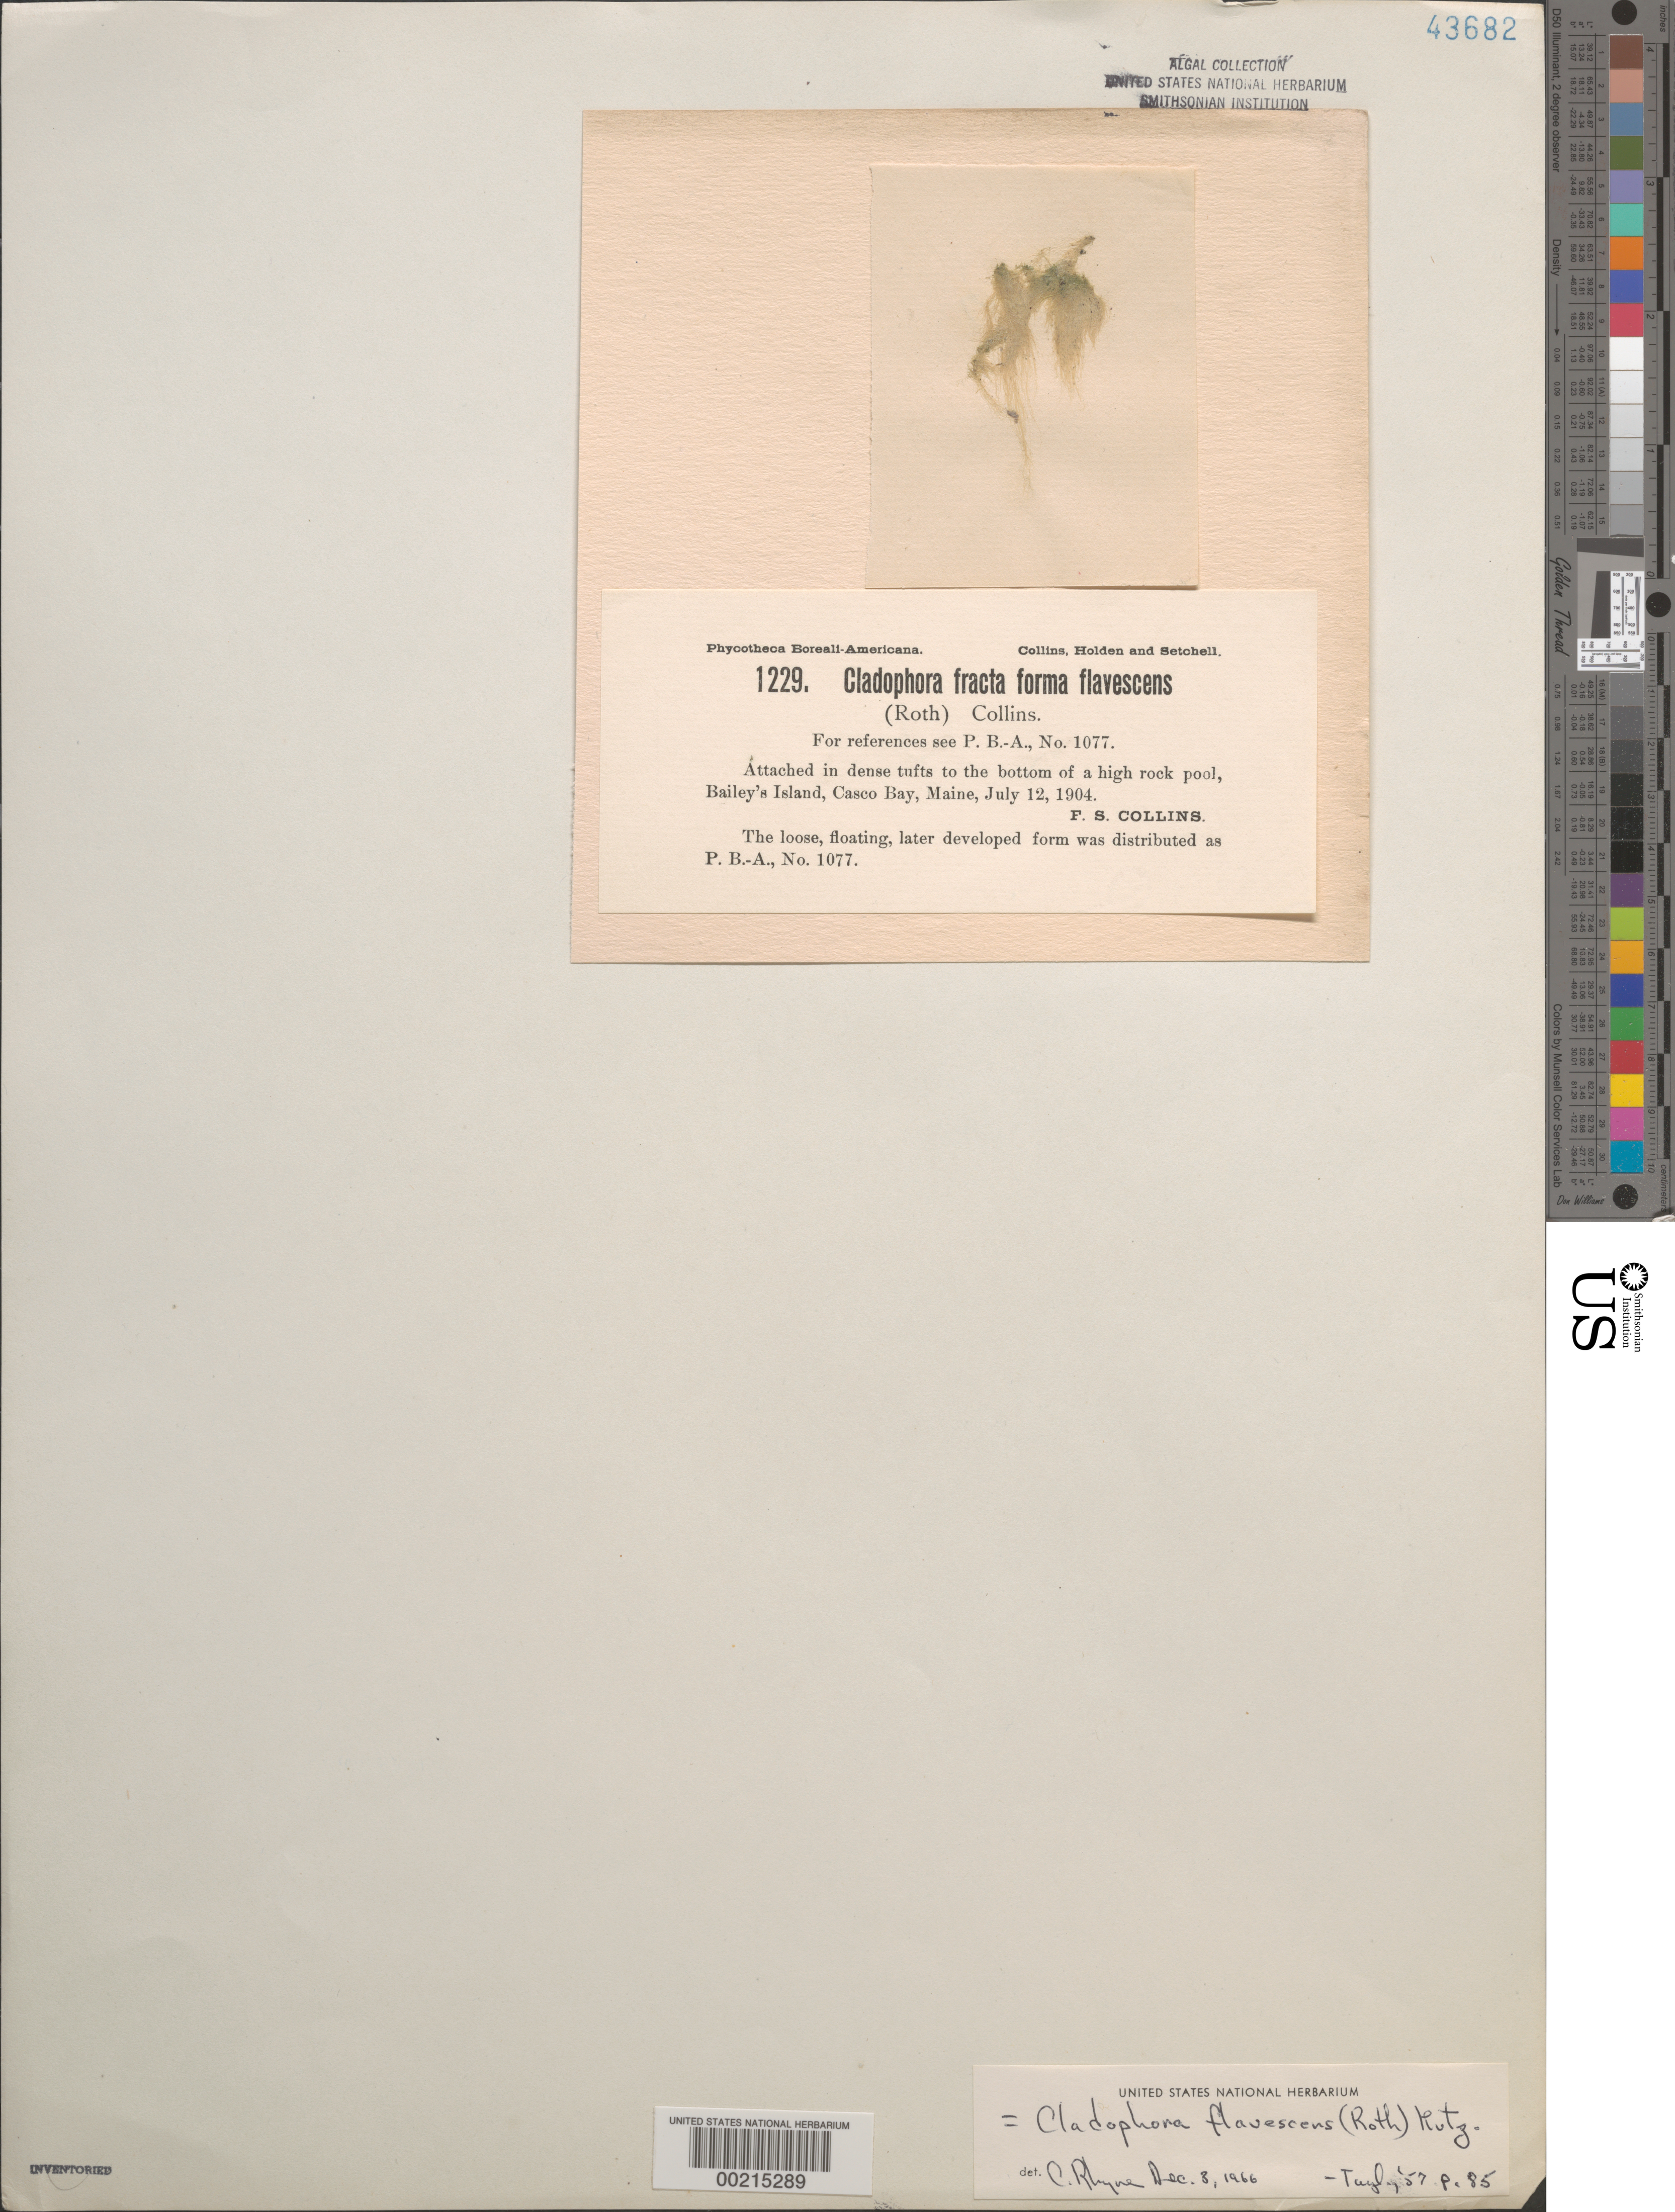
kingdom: Plantae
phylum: Chlorophyta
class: Ulvophyceae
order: Cladophorales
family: Cladophoraceae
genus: Cladophora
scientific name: Cladophora fracta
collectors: F. Collins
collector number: PB-A 1229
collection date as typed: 12 Jul 1904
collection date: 1904-07-12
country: United States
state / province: Maine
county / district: Cumberland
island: Bailey Island (Bailey's Island)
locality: Casco Bay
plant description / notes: Collins, Holden & Setchell, Phycotheca Boreali-Americana, as Cladophora fracta f. flavescens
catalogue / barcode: US 43682